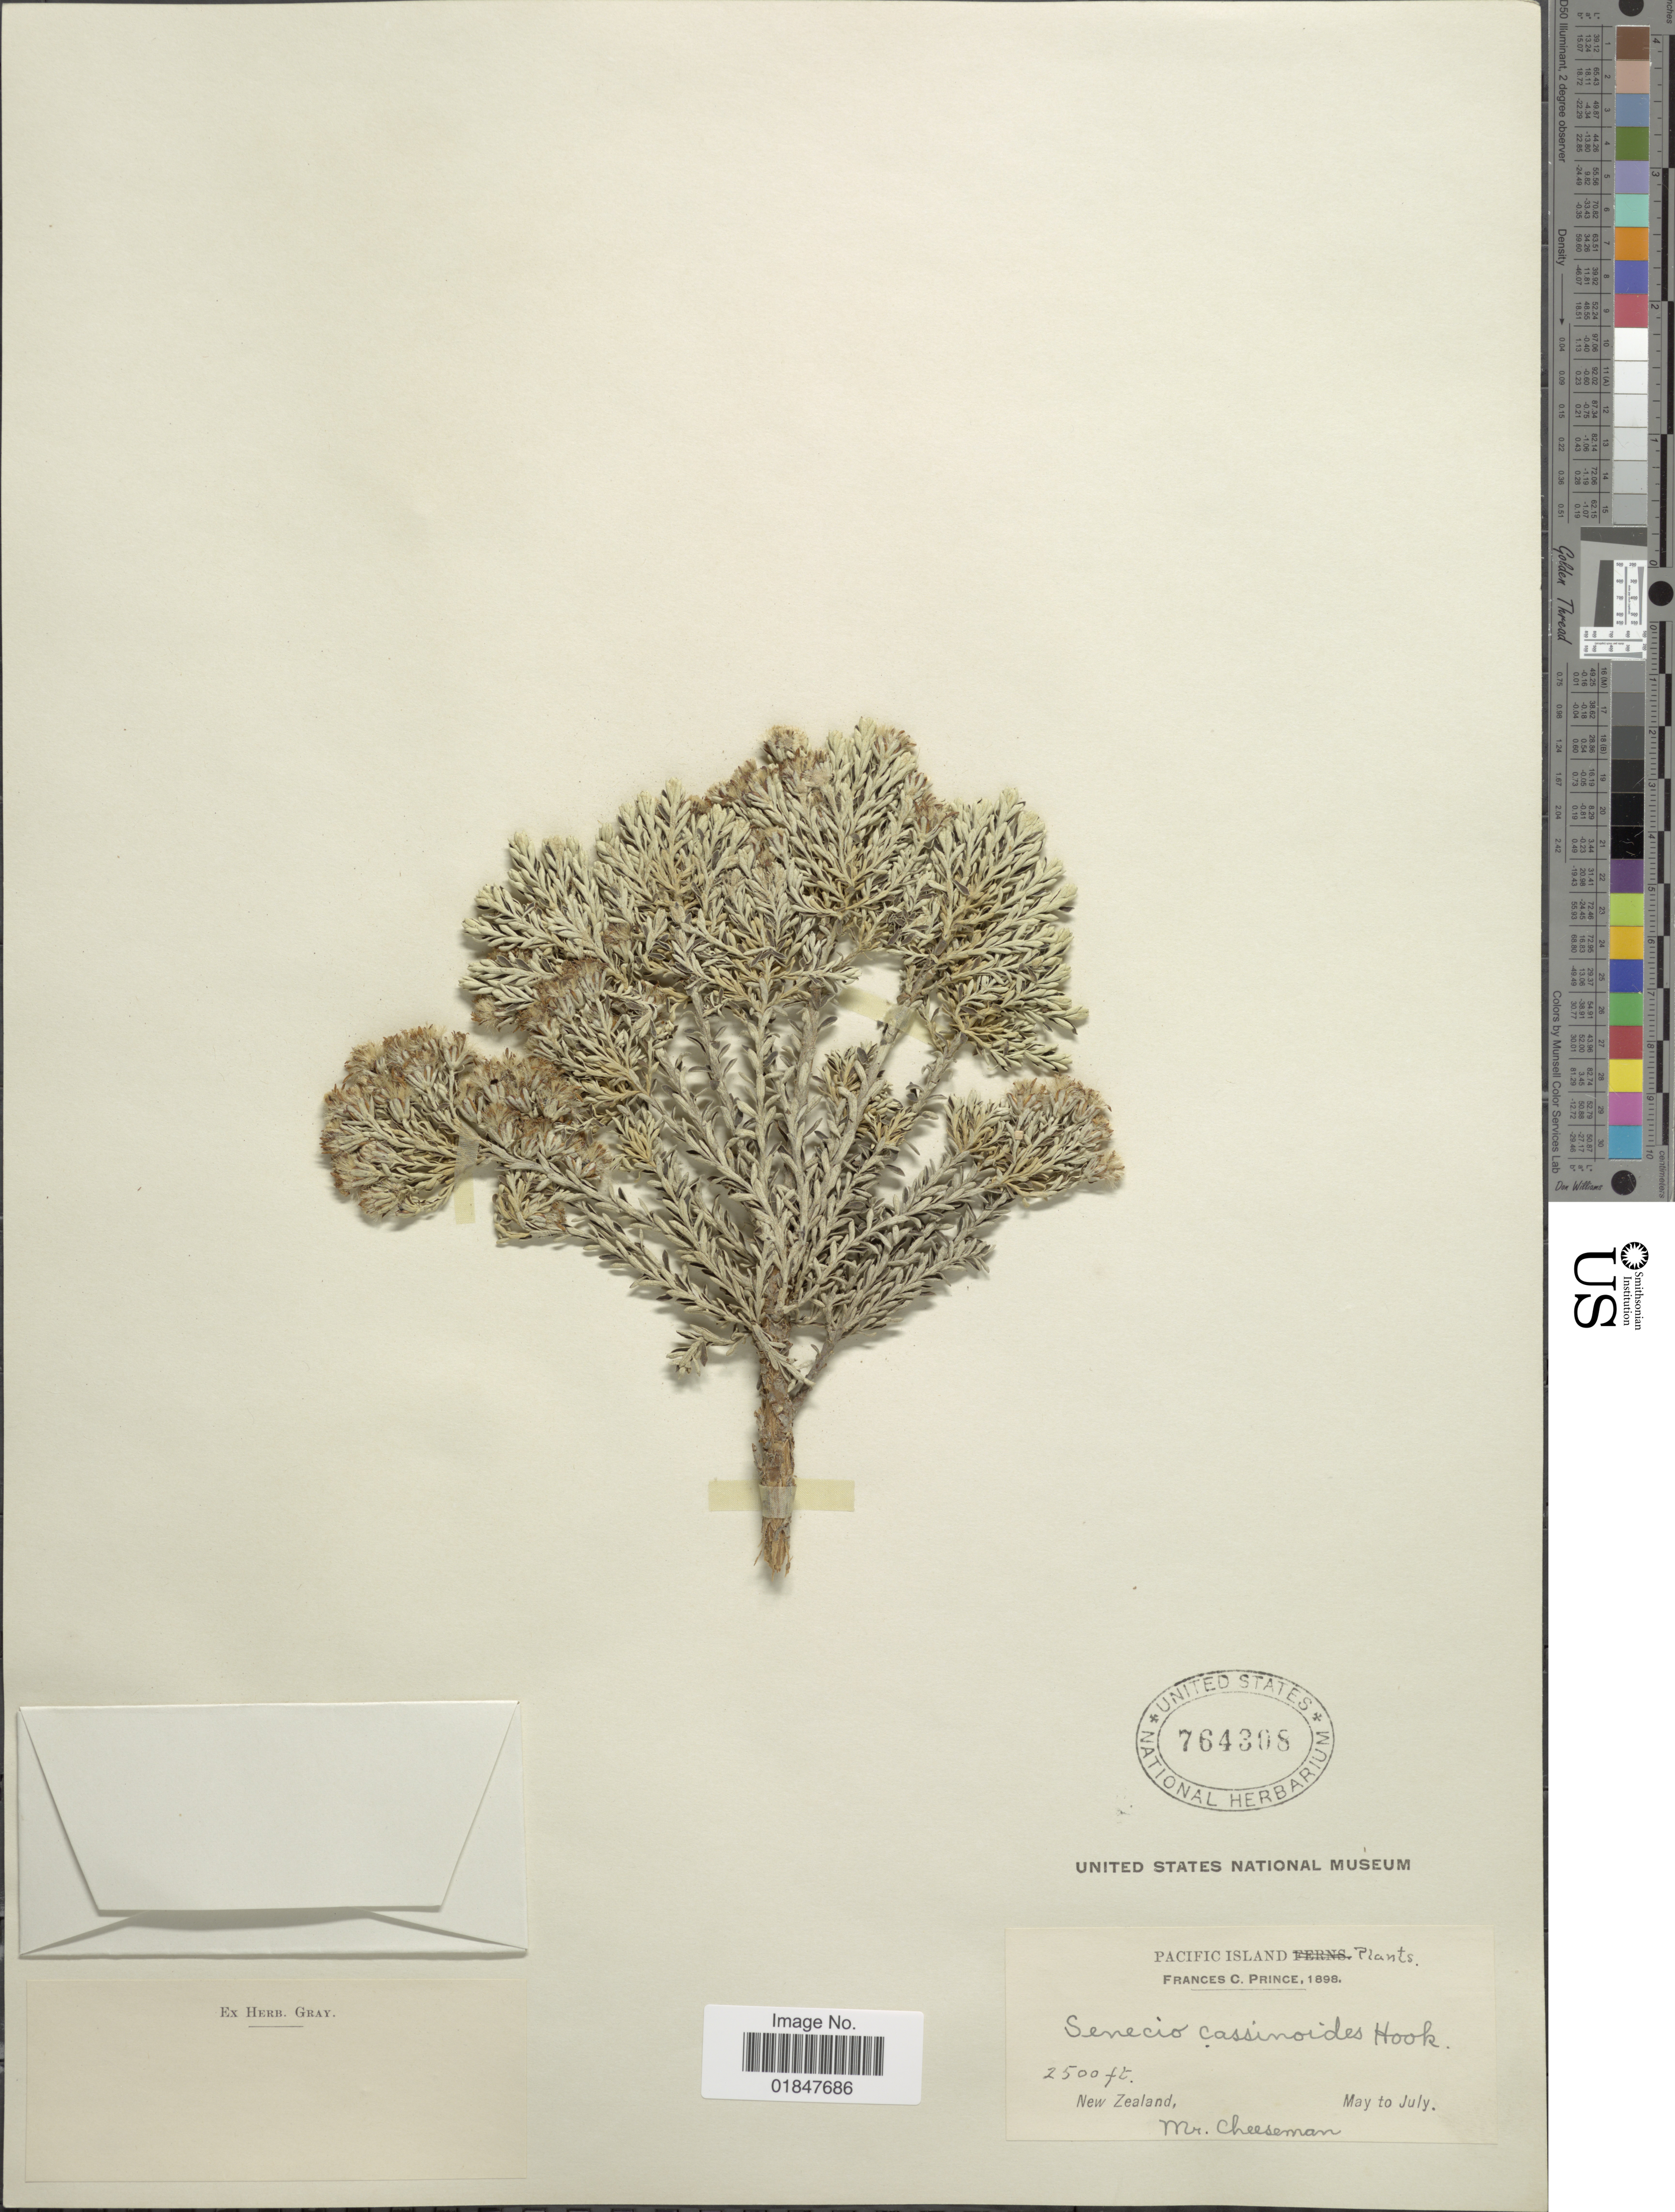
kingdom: Plantae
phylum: Tracheophyta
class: Magnoliopsida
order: Asterales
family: Asteraceae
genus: Brachyglottis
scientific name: Brachyglottis cassinioides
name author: (Hook. f.) B. Nord.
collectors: Cheeseman & F. Prince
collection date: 1898-05/1898-07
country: New Zealand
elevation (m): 762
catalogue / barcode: US 764308